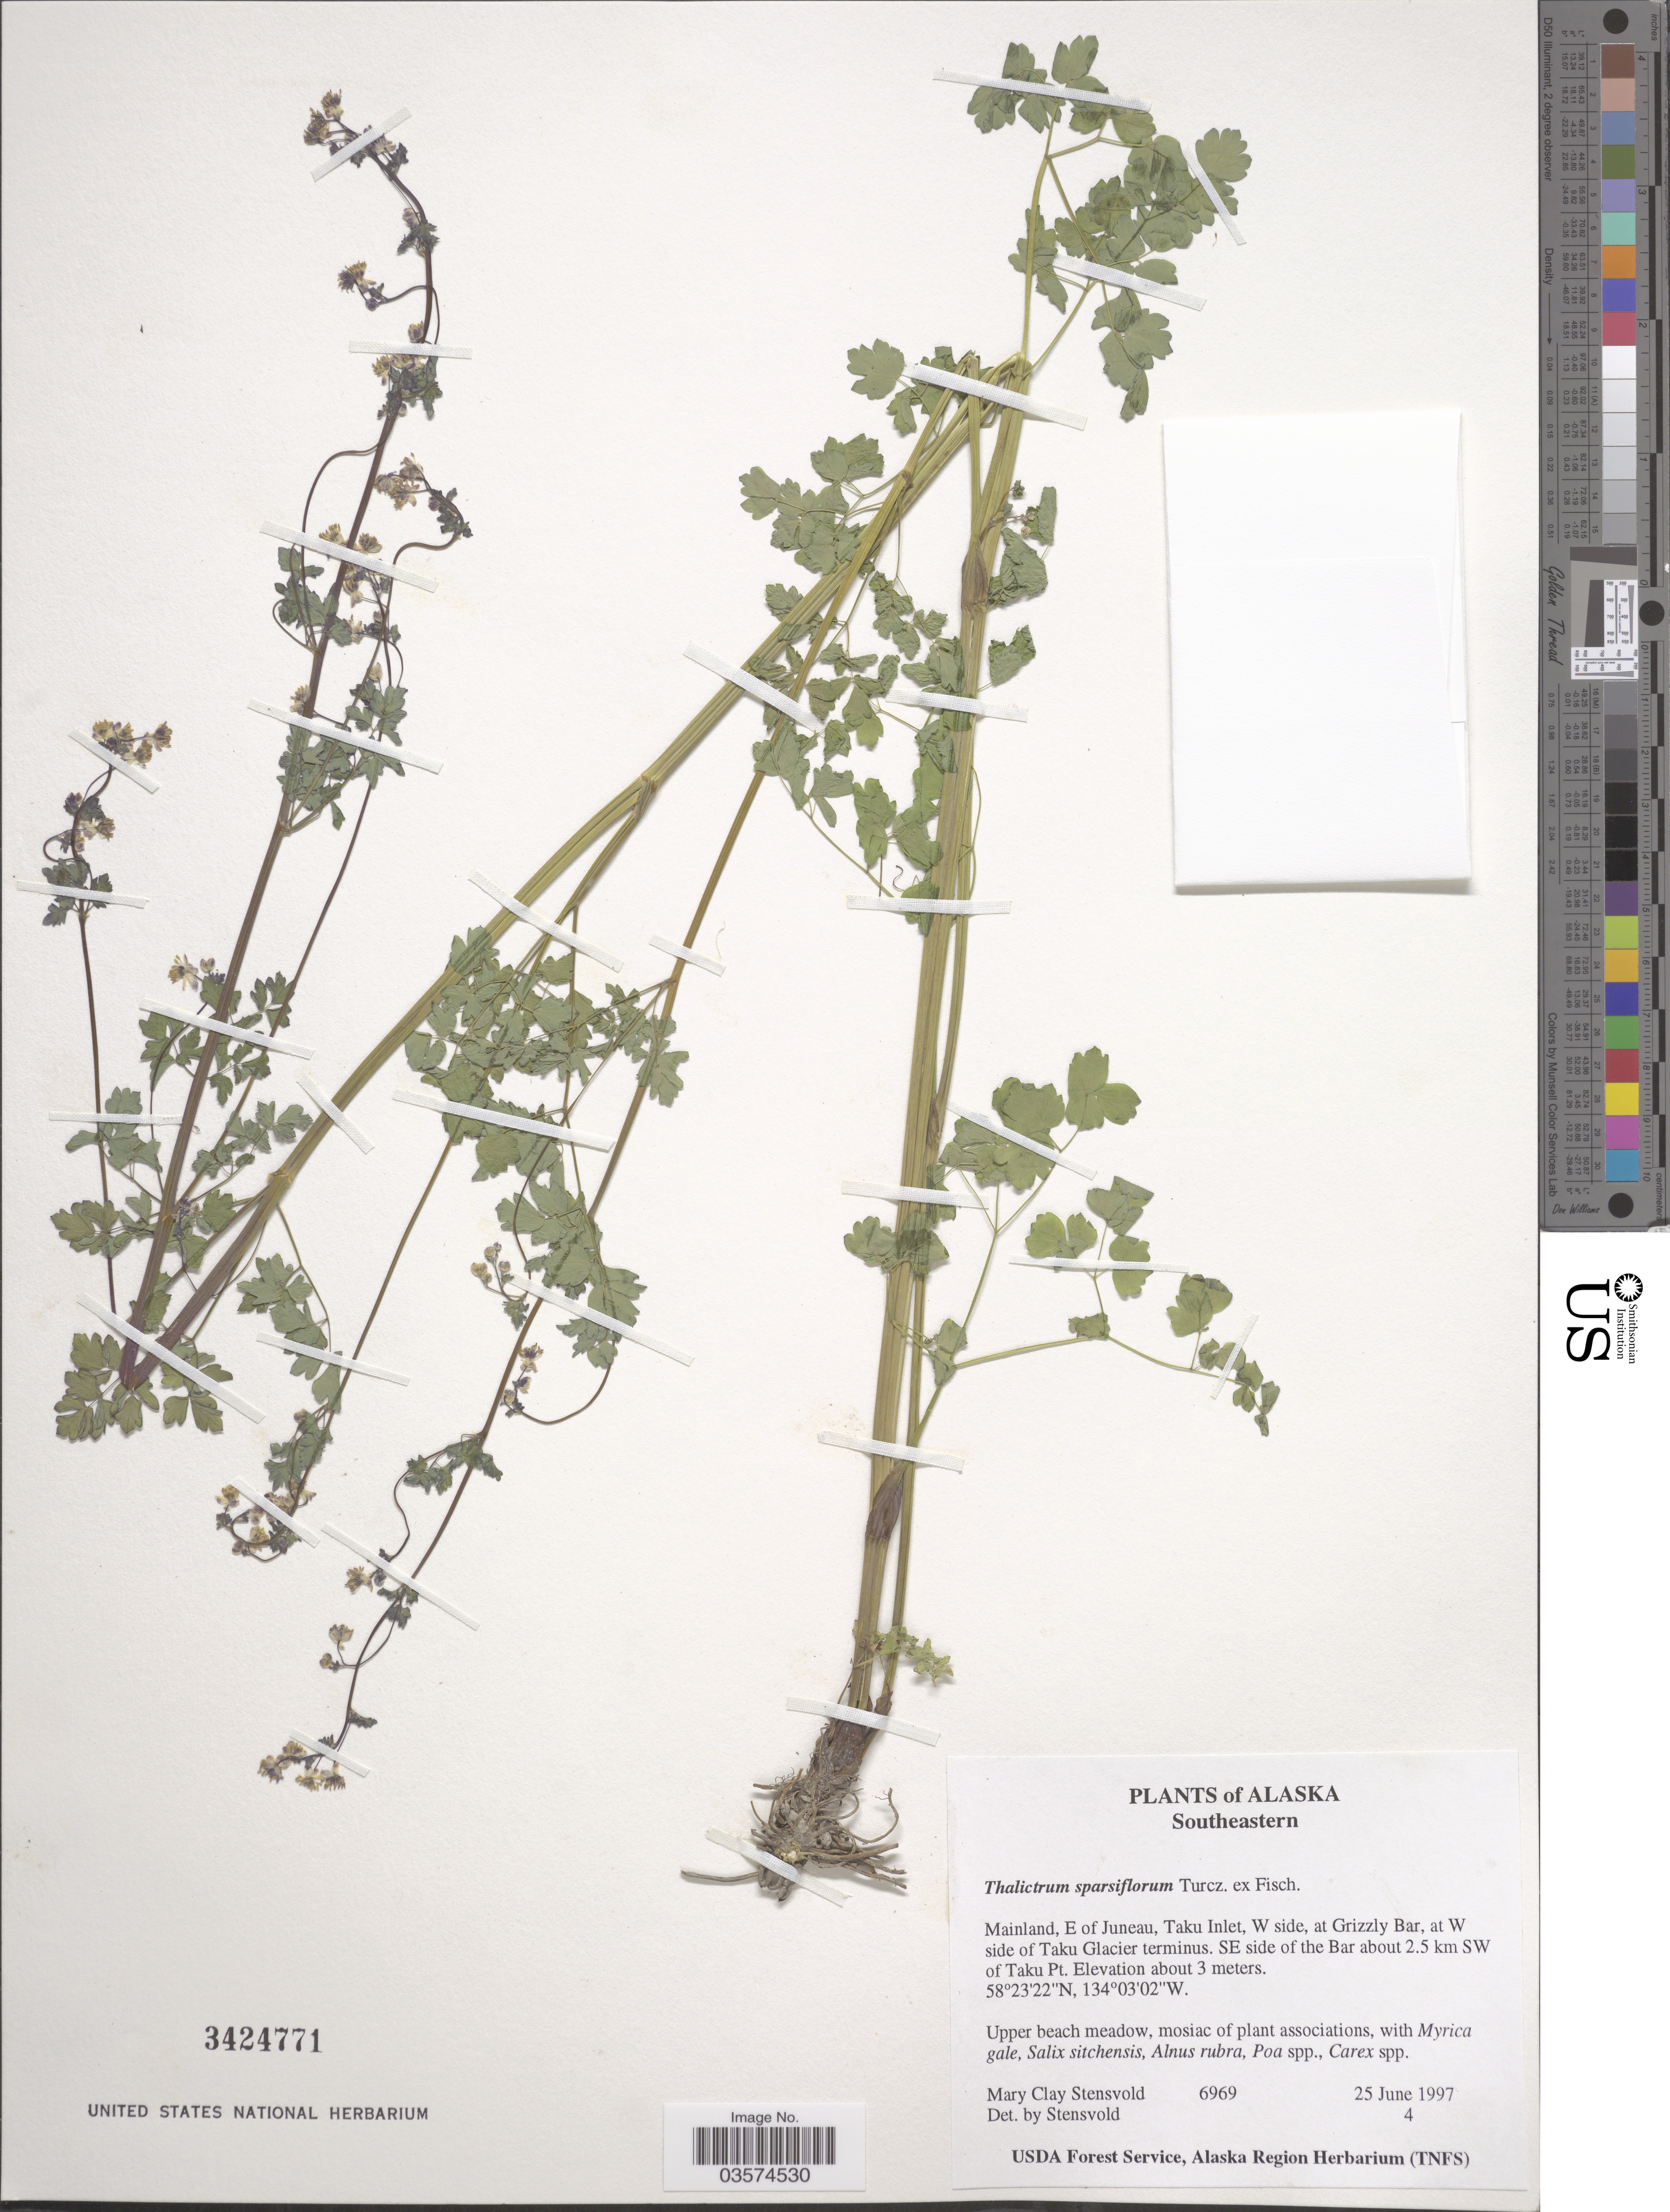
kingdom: Plantae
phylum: Tracheophyta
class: Magnoliopsida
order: Ranunculales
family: Ranunculaceae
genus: Thalictrum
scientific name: Thalictrum sparsiflorum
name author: Turcz. ex Fisch. & C.A. Mey.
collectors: M. Stensvold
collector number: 6969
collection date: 1997-06-25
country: United States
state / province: Alaska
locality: Southeastern. Mainland, E of Juneau, Taku Inlet, W side, at Grizzly Bar, at W side of Taku Glacier terminus. SE side of the Bar about 2.5 km SW of Taku Pt.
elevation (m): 3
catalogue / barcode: US 3424771